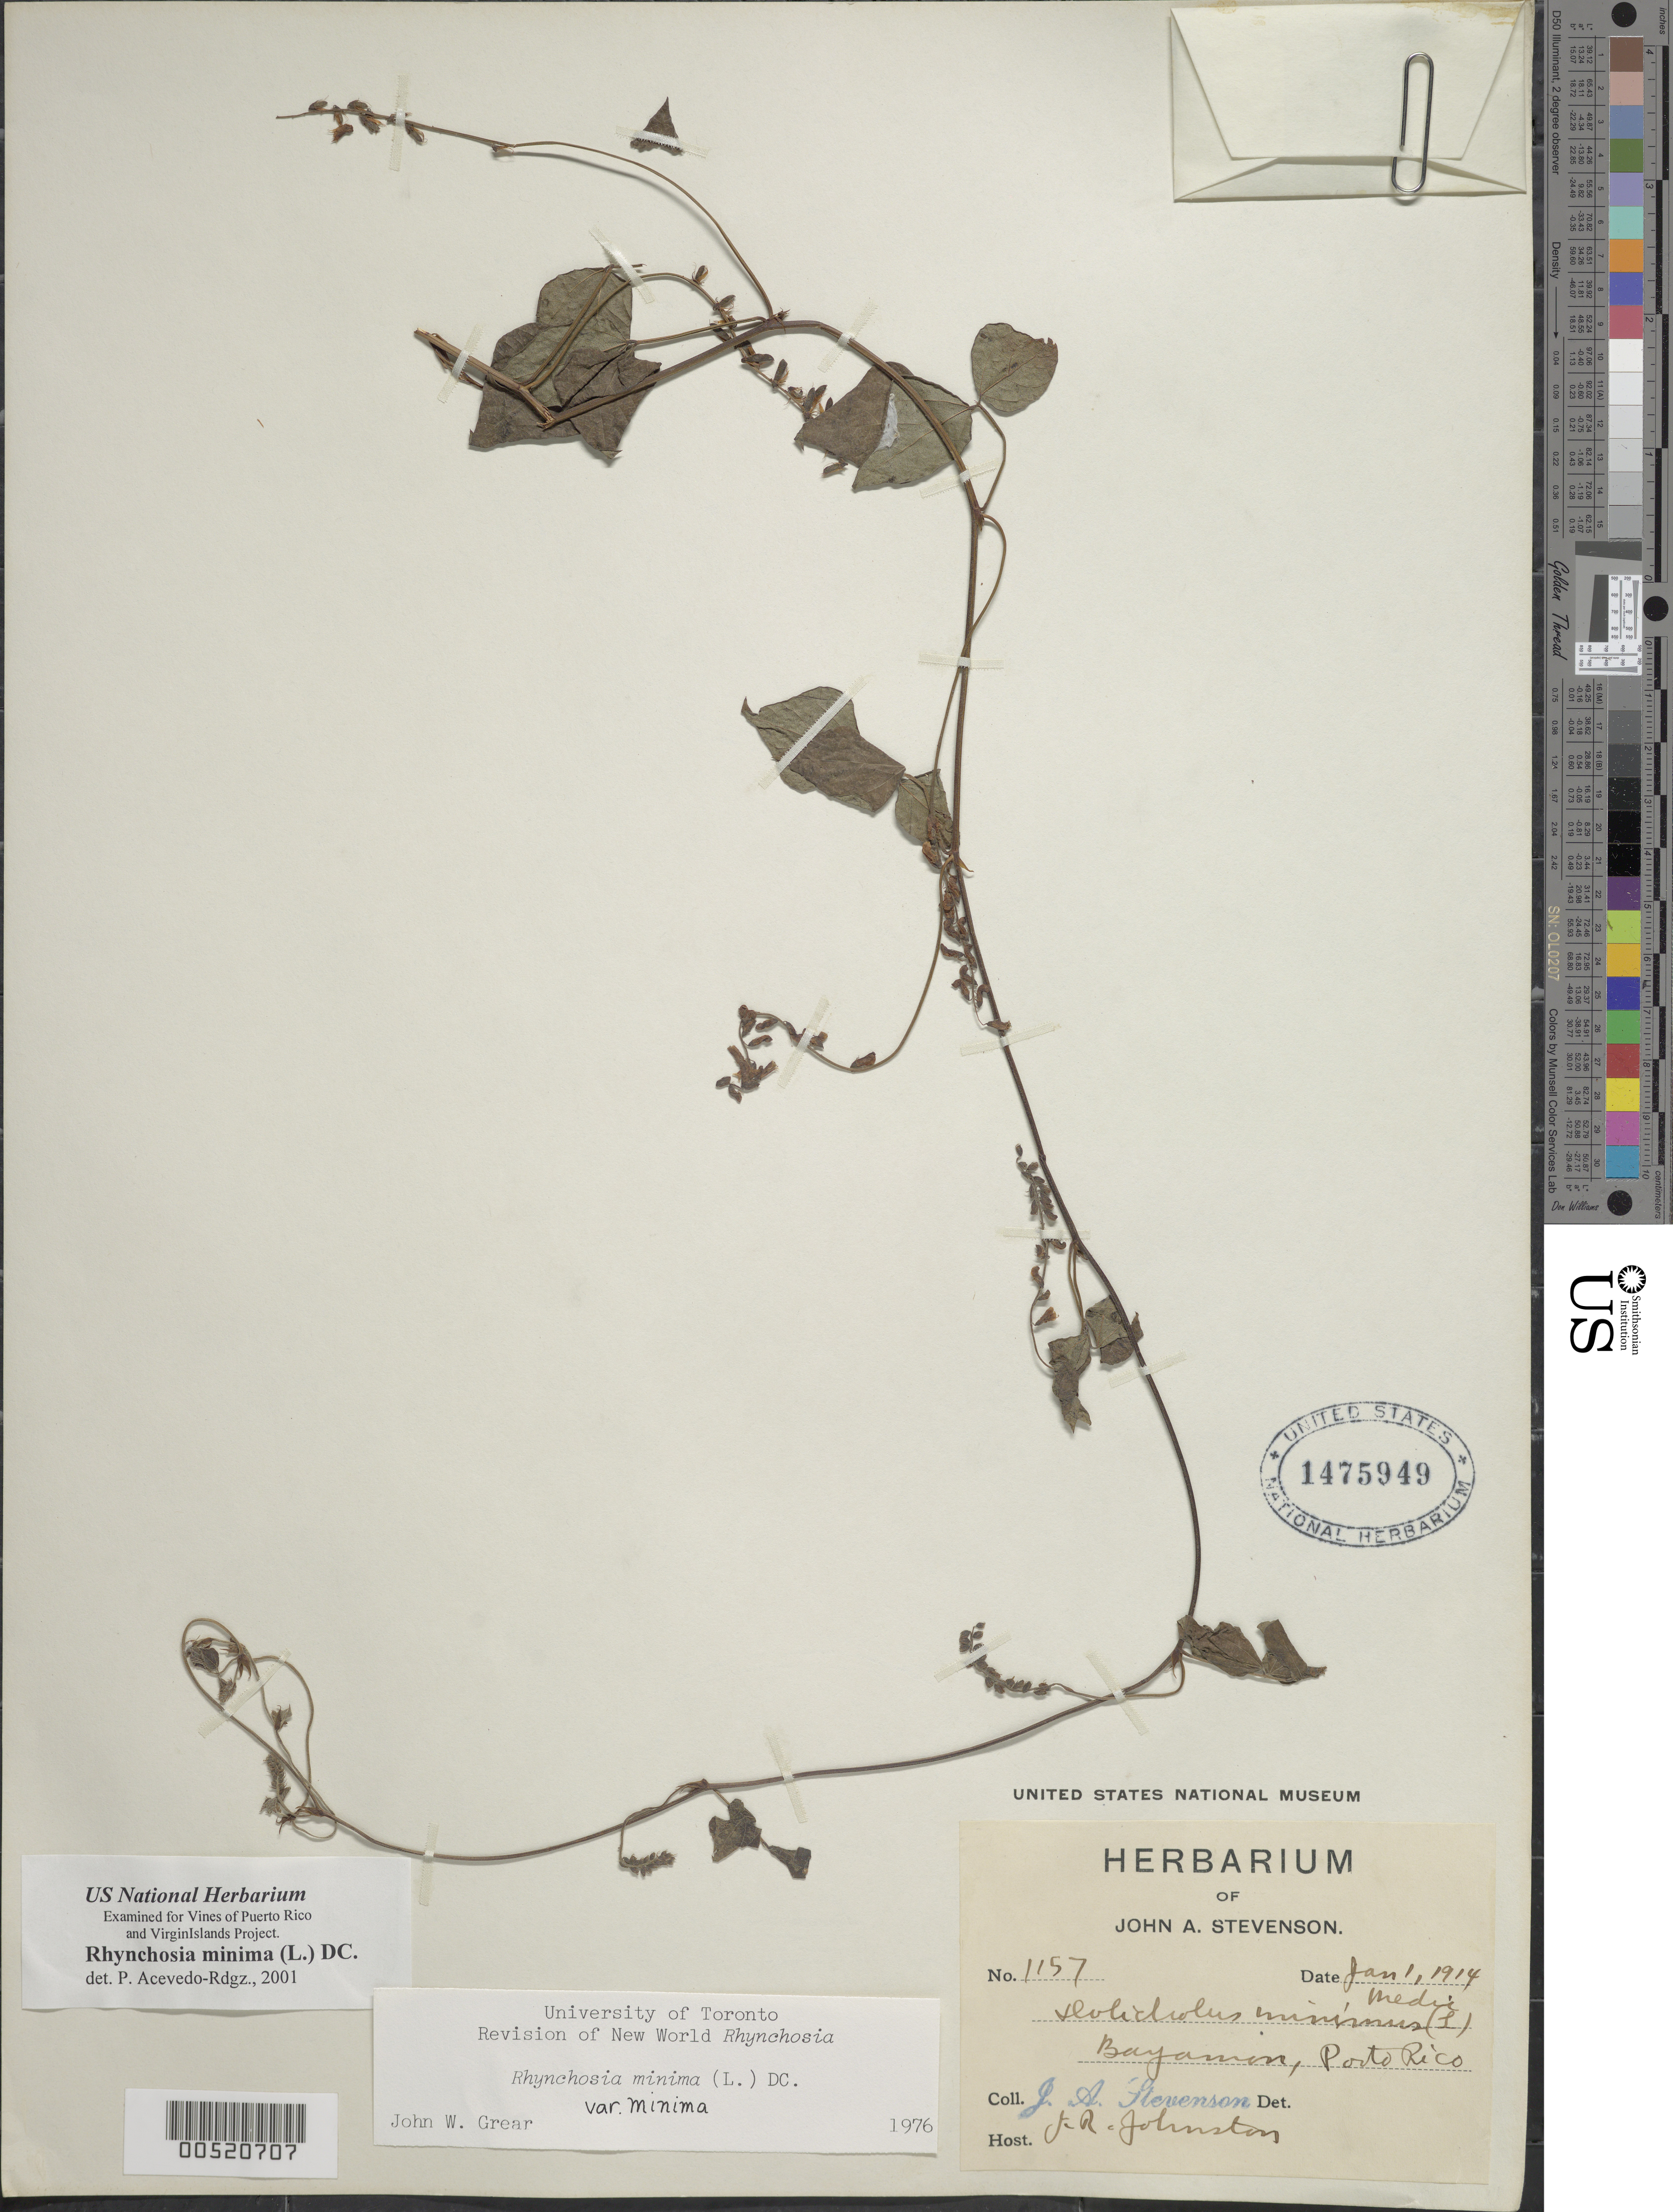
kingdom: Plantae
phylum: Tracheophyta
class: Magnoliopsida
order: Fabales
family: Fabaceae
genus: Rhynchosia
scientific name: Rhynchosia minima var. minima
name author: (L.) DC.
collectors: J. Stevenson & J. Johnston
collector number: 1157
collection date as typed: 01 Jan 1914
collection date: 1914-01-01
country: Puerto Rico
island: Greater Antilles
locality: Bayamon.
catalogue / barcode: US 1475949